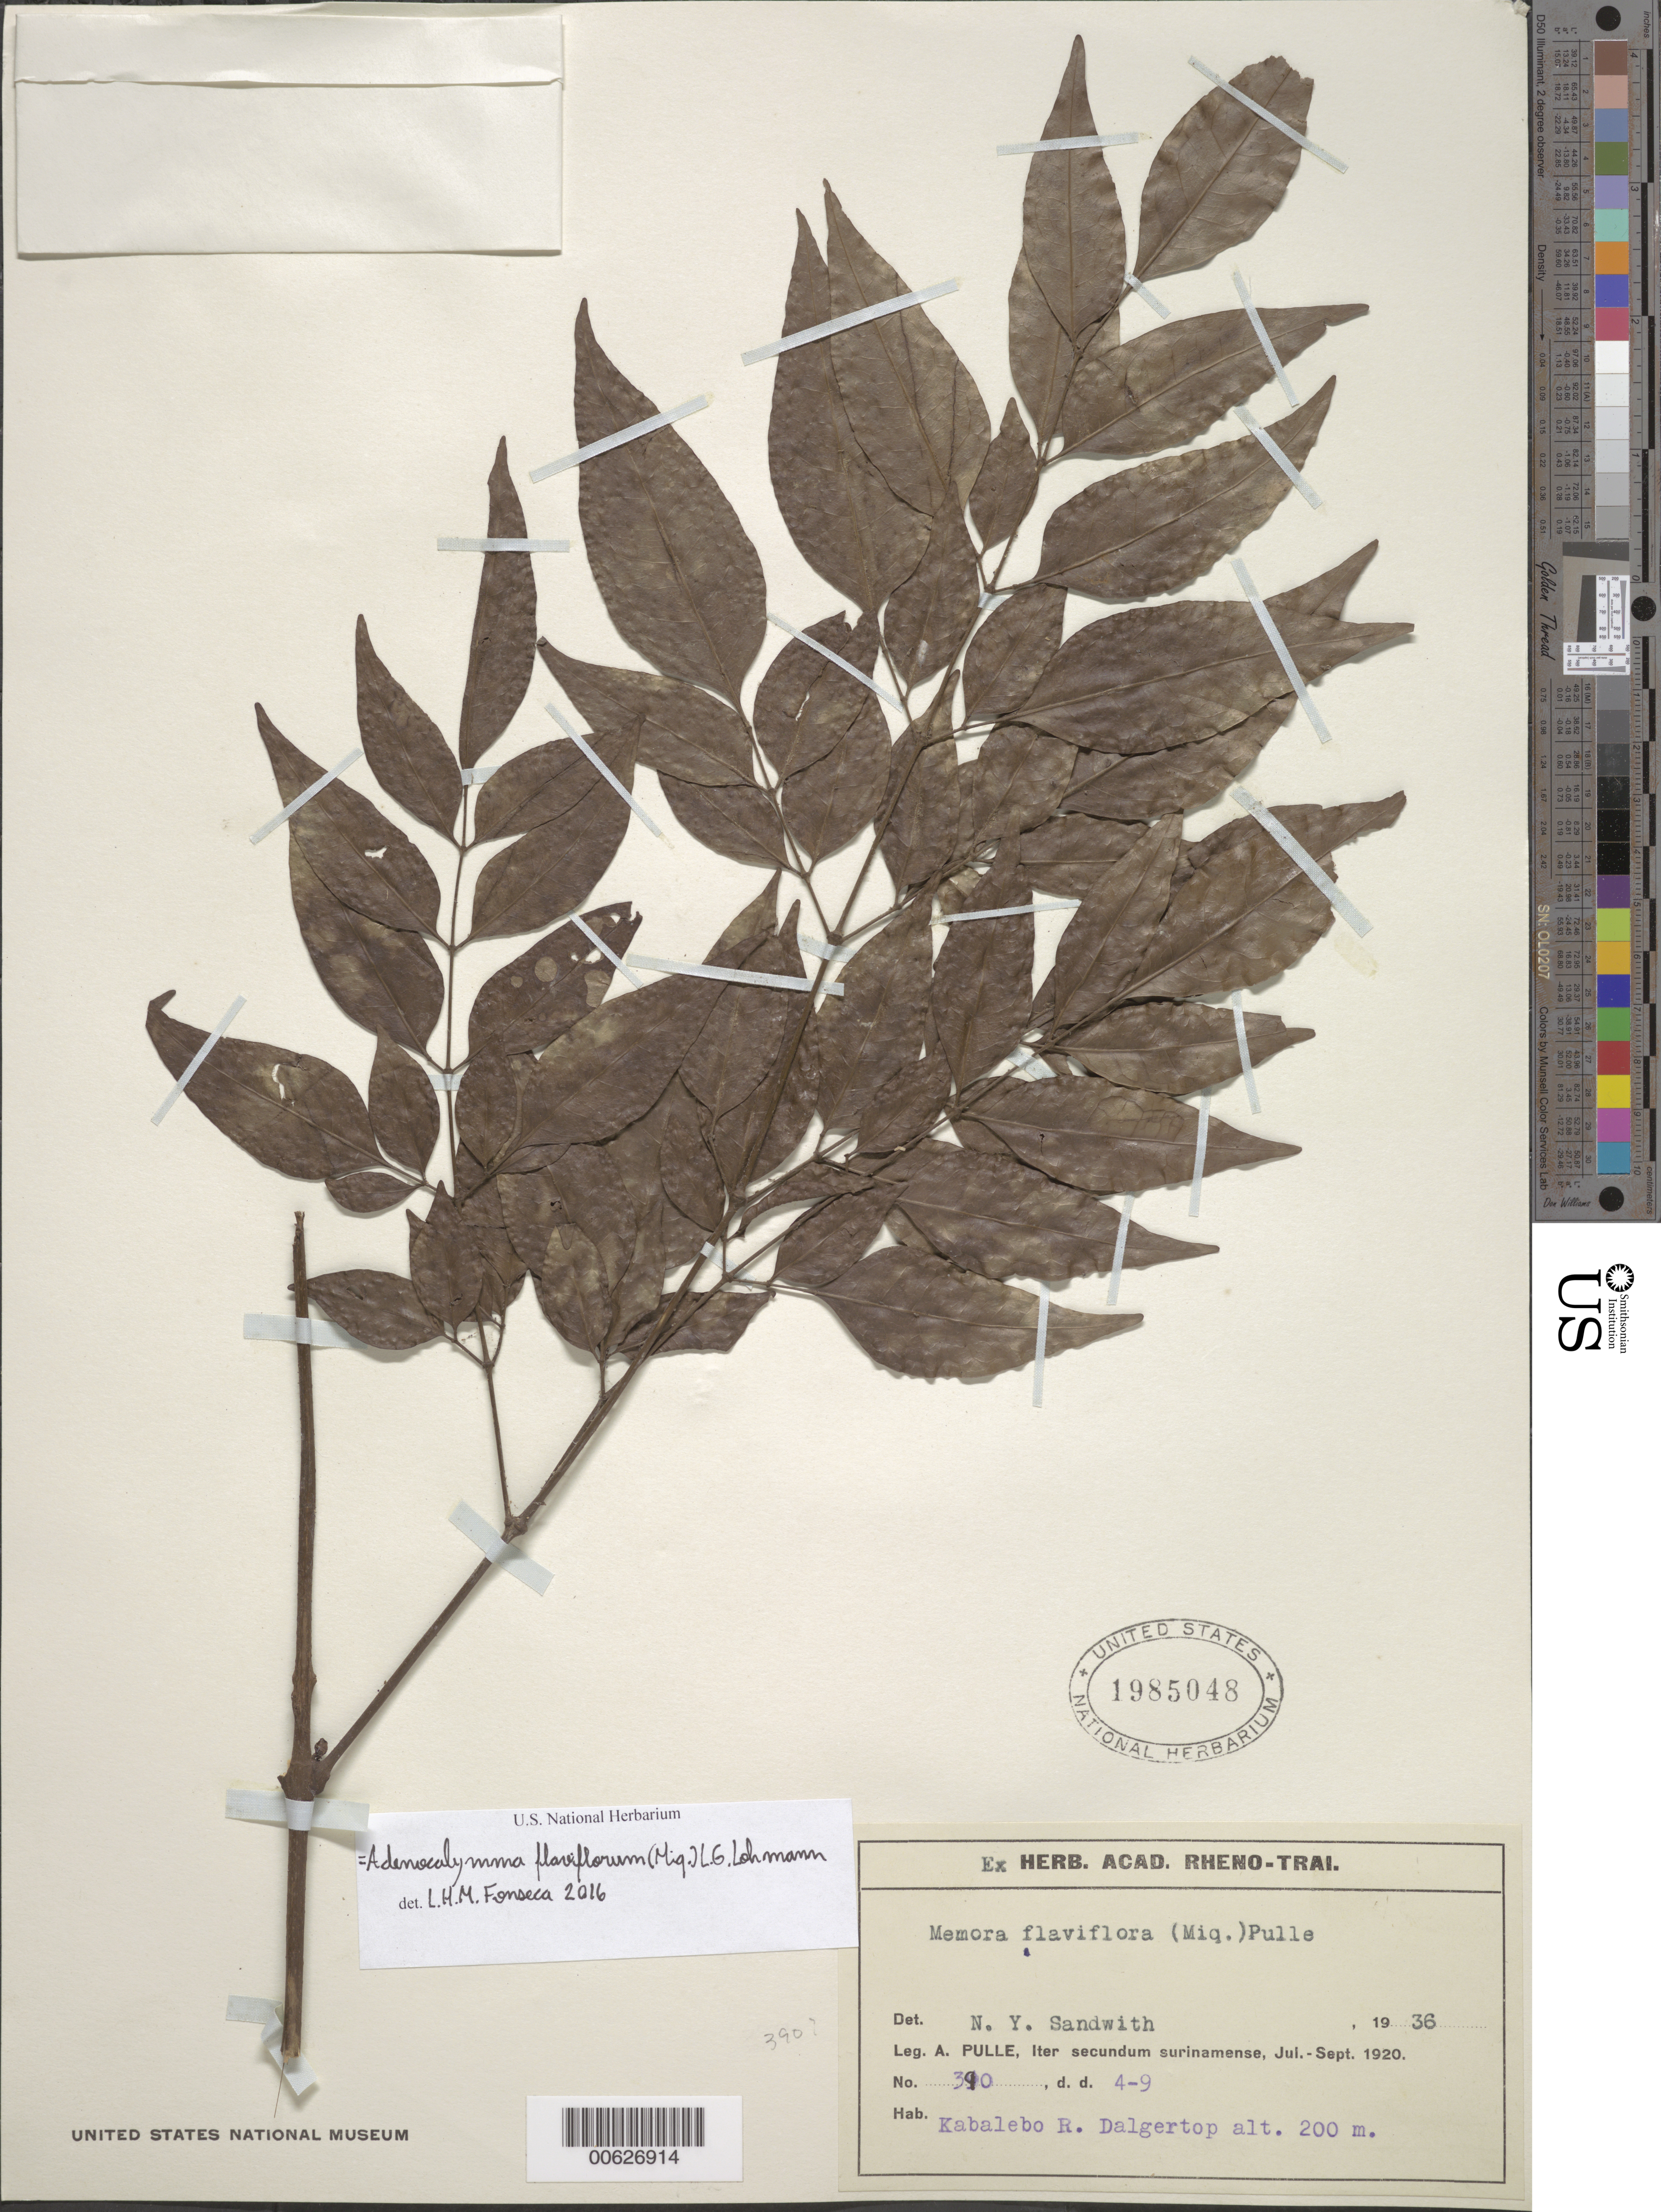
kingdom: Plantae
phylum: Tracheophyta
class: Magnoliopsida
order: Lamiales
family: Bignoniaceae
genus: Adenocalymma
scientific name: Adenocalymma flaviflorum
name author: (Miq.) L.G. Lohmann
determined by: Fonseca, L. H. M.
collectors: A. A. Pulle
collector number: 390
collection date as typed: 4-Sep-20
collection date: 1920-09-04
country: Suriname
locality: Dalgertop, Kabalebo R.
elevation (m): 200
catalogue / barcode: US 1985048